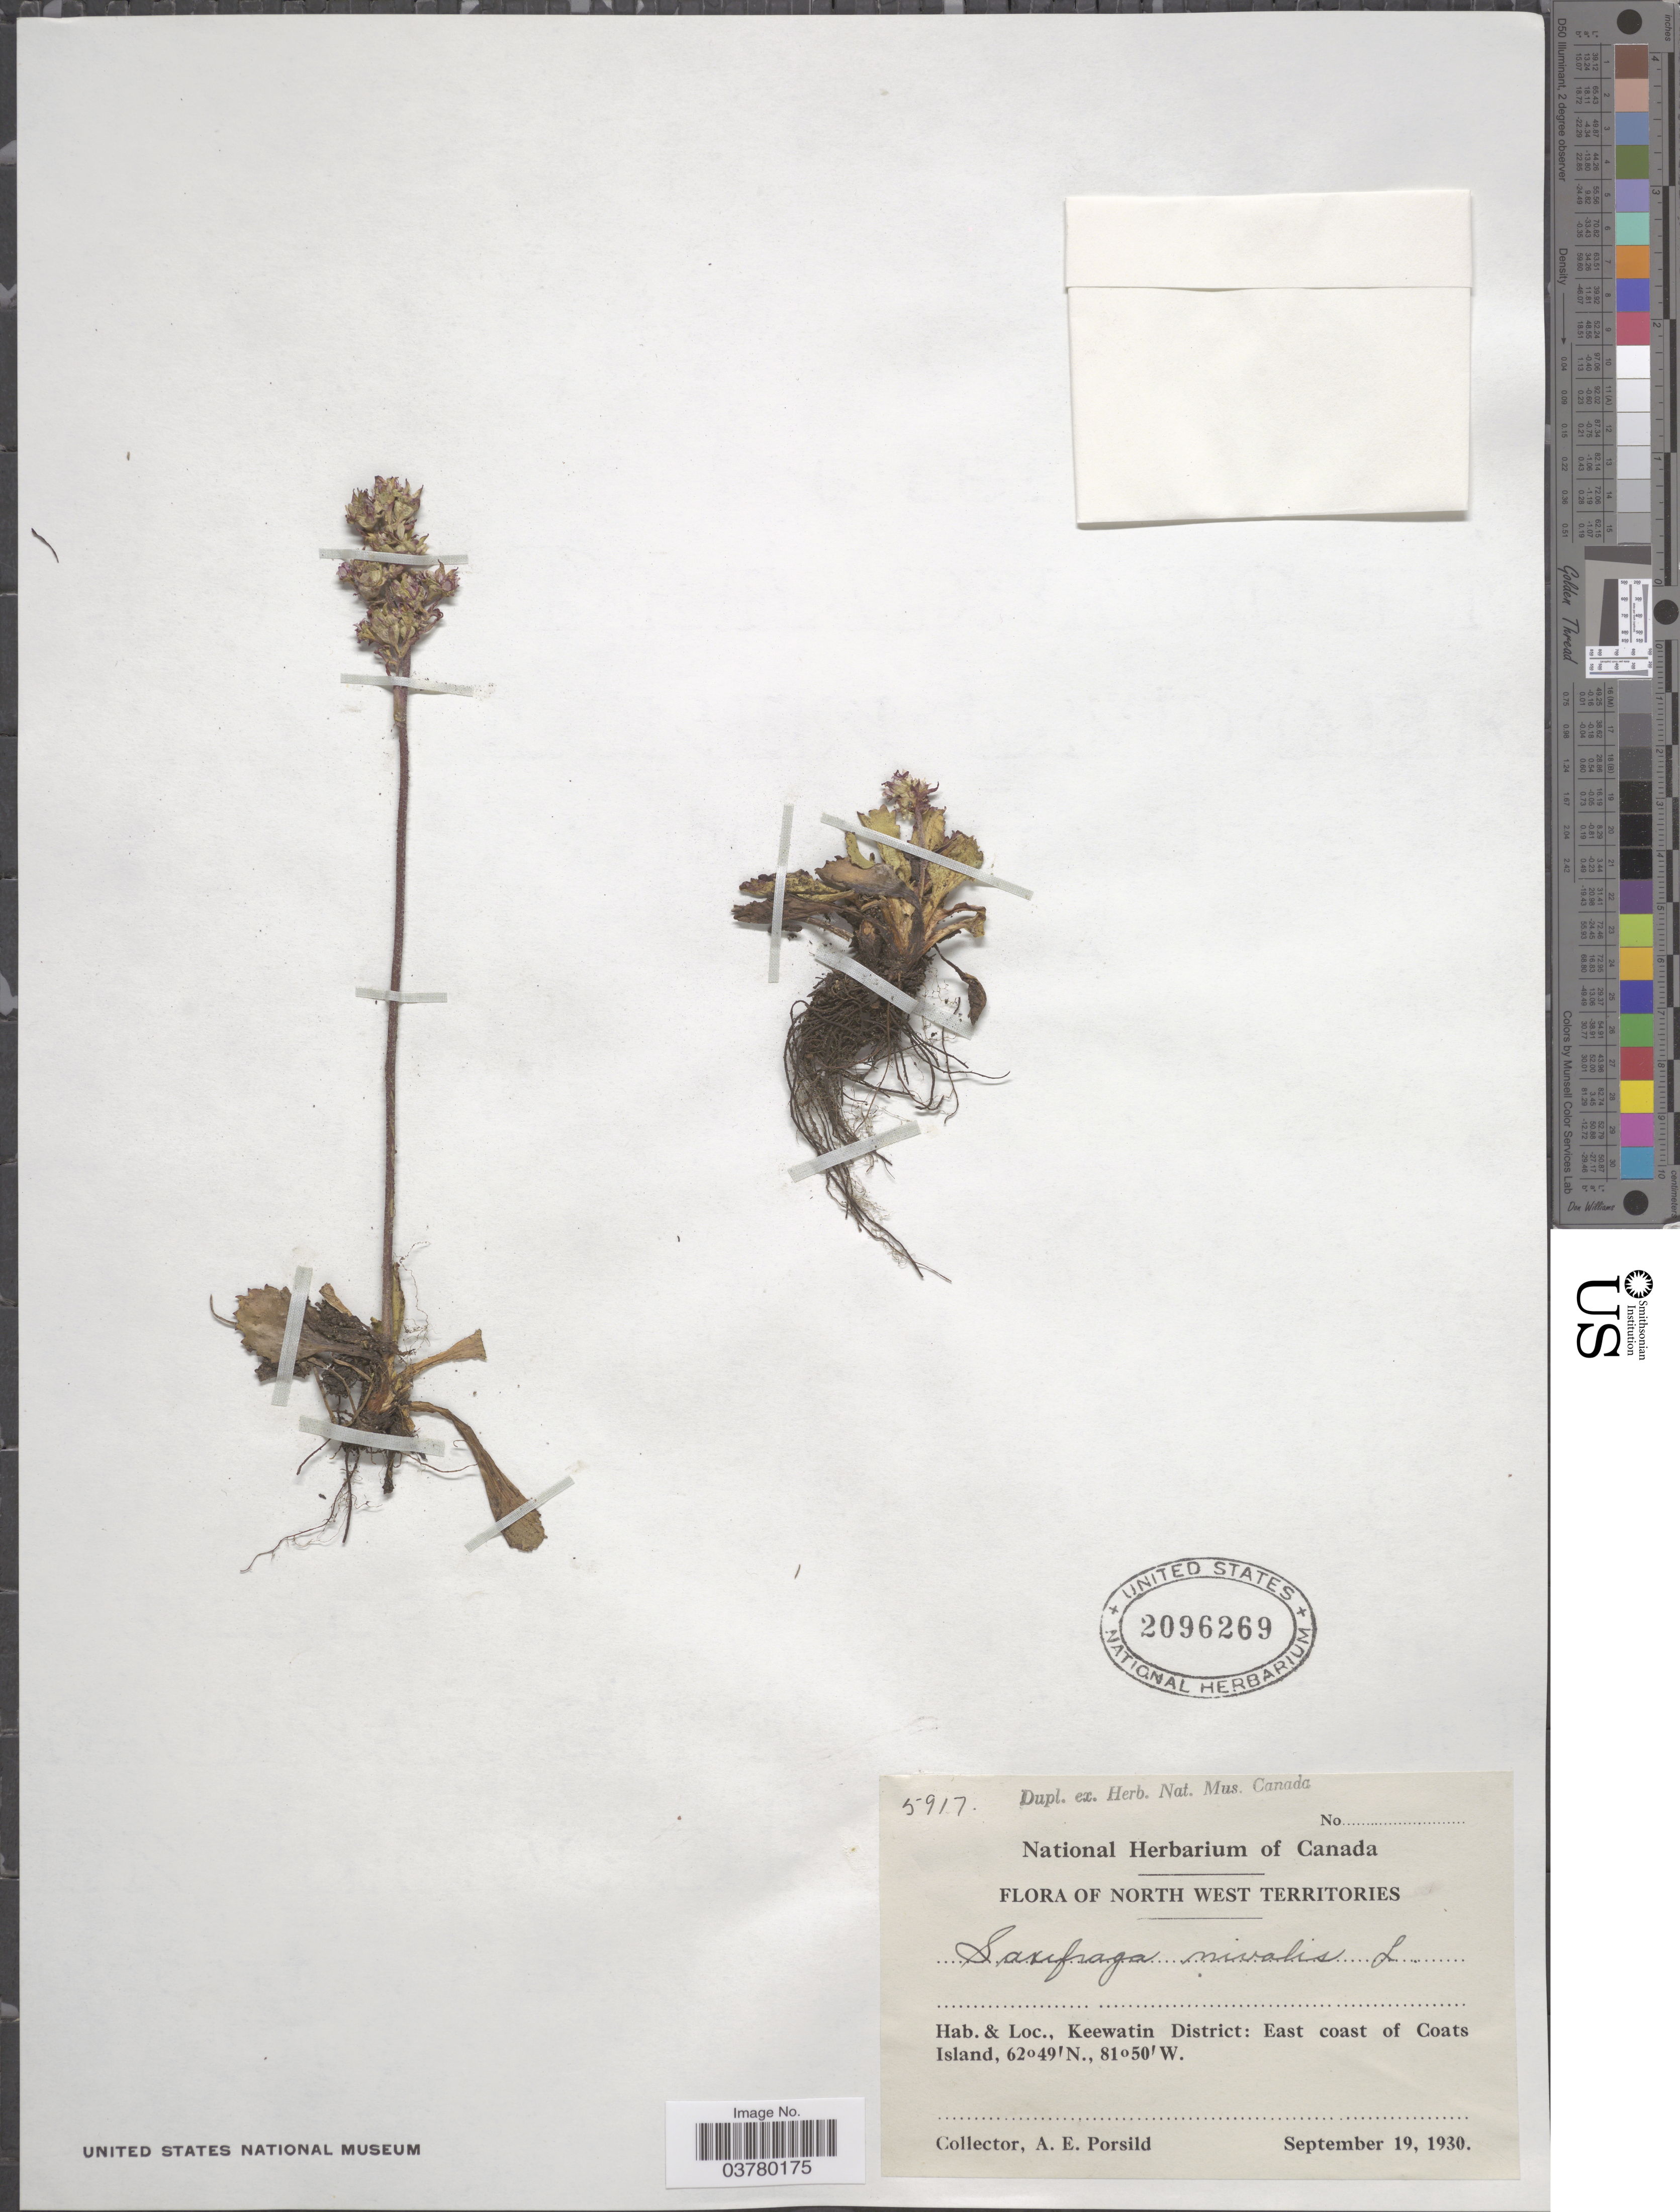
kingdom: Plantae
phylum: Tracheophyta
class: Magnoliopsida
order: Saxifragales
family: Saxifragaceae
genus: Micranthes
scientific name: Micranthes nivalis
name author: (L.) Small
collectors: A. E. Porsild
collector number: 5917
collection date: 1930-09-19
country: Canada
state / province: Northwest Territories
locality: Keewatin District: East coast of Coats Island.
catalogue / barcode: US 2096269